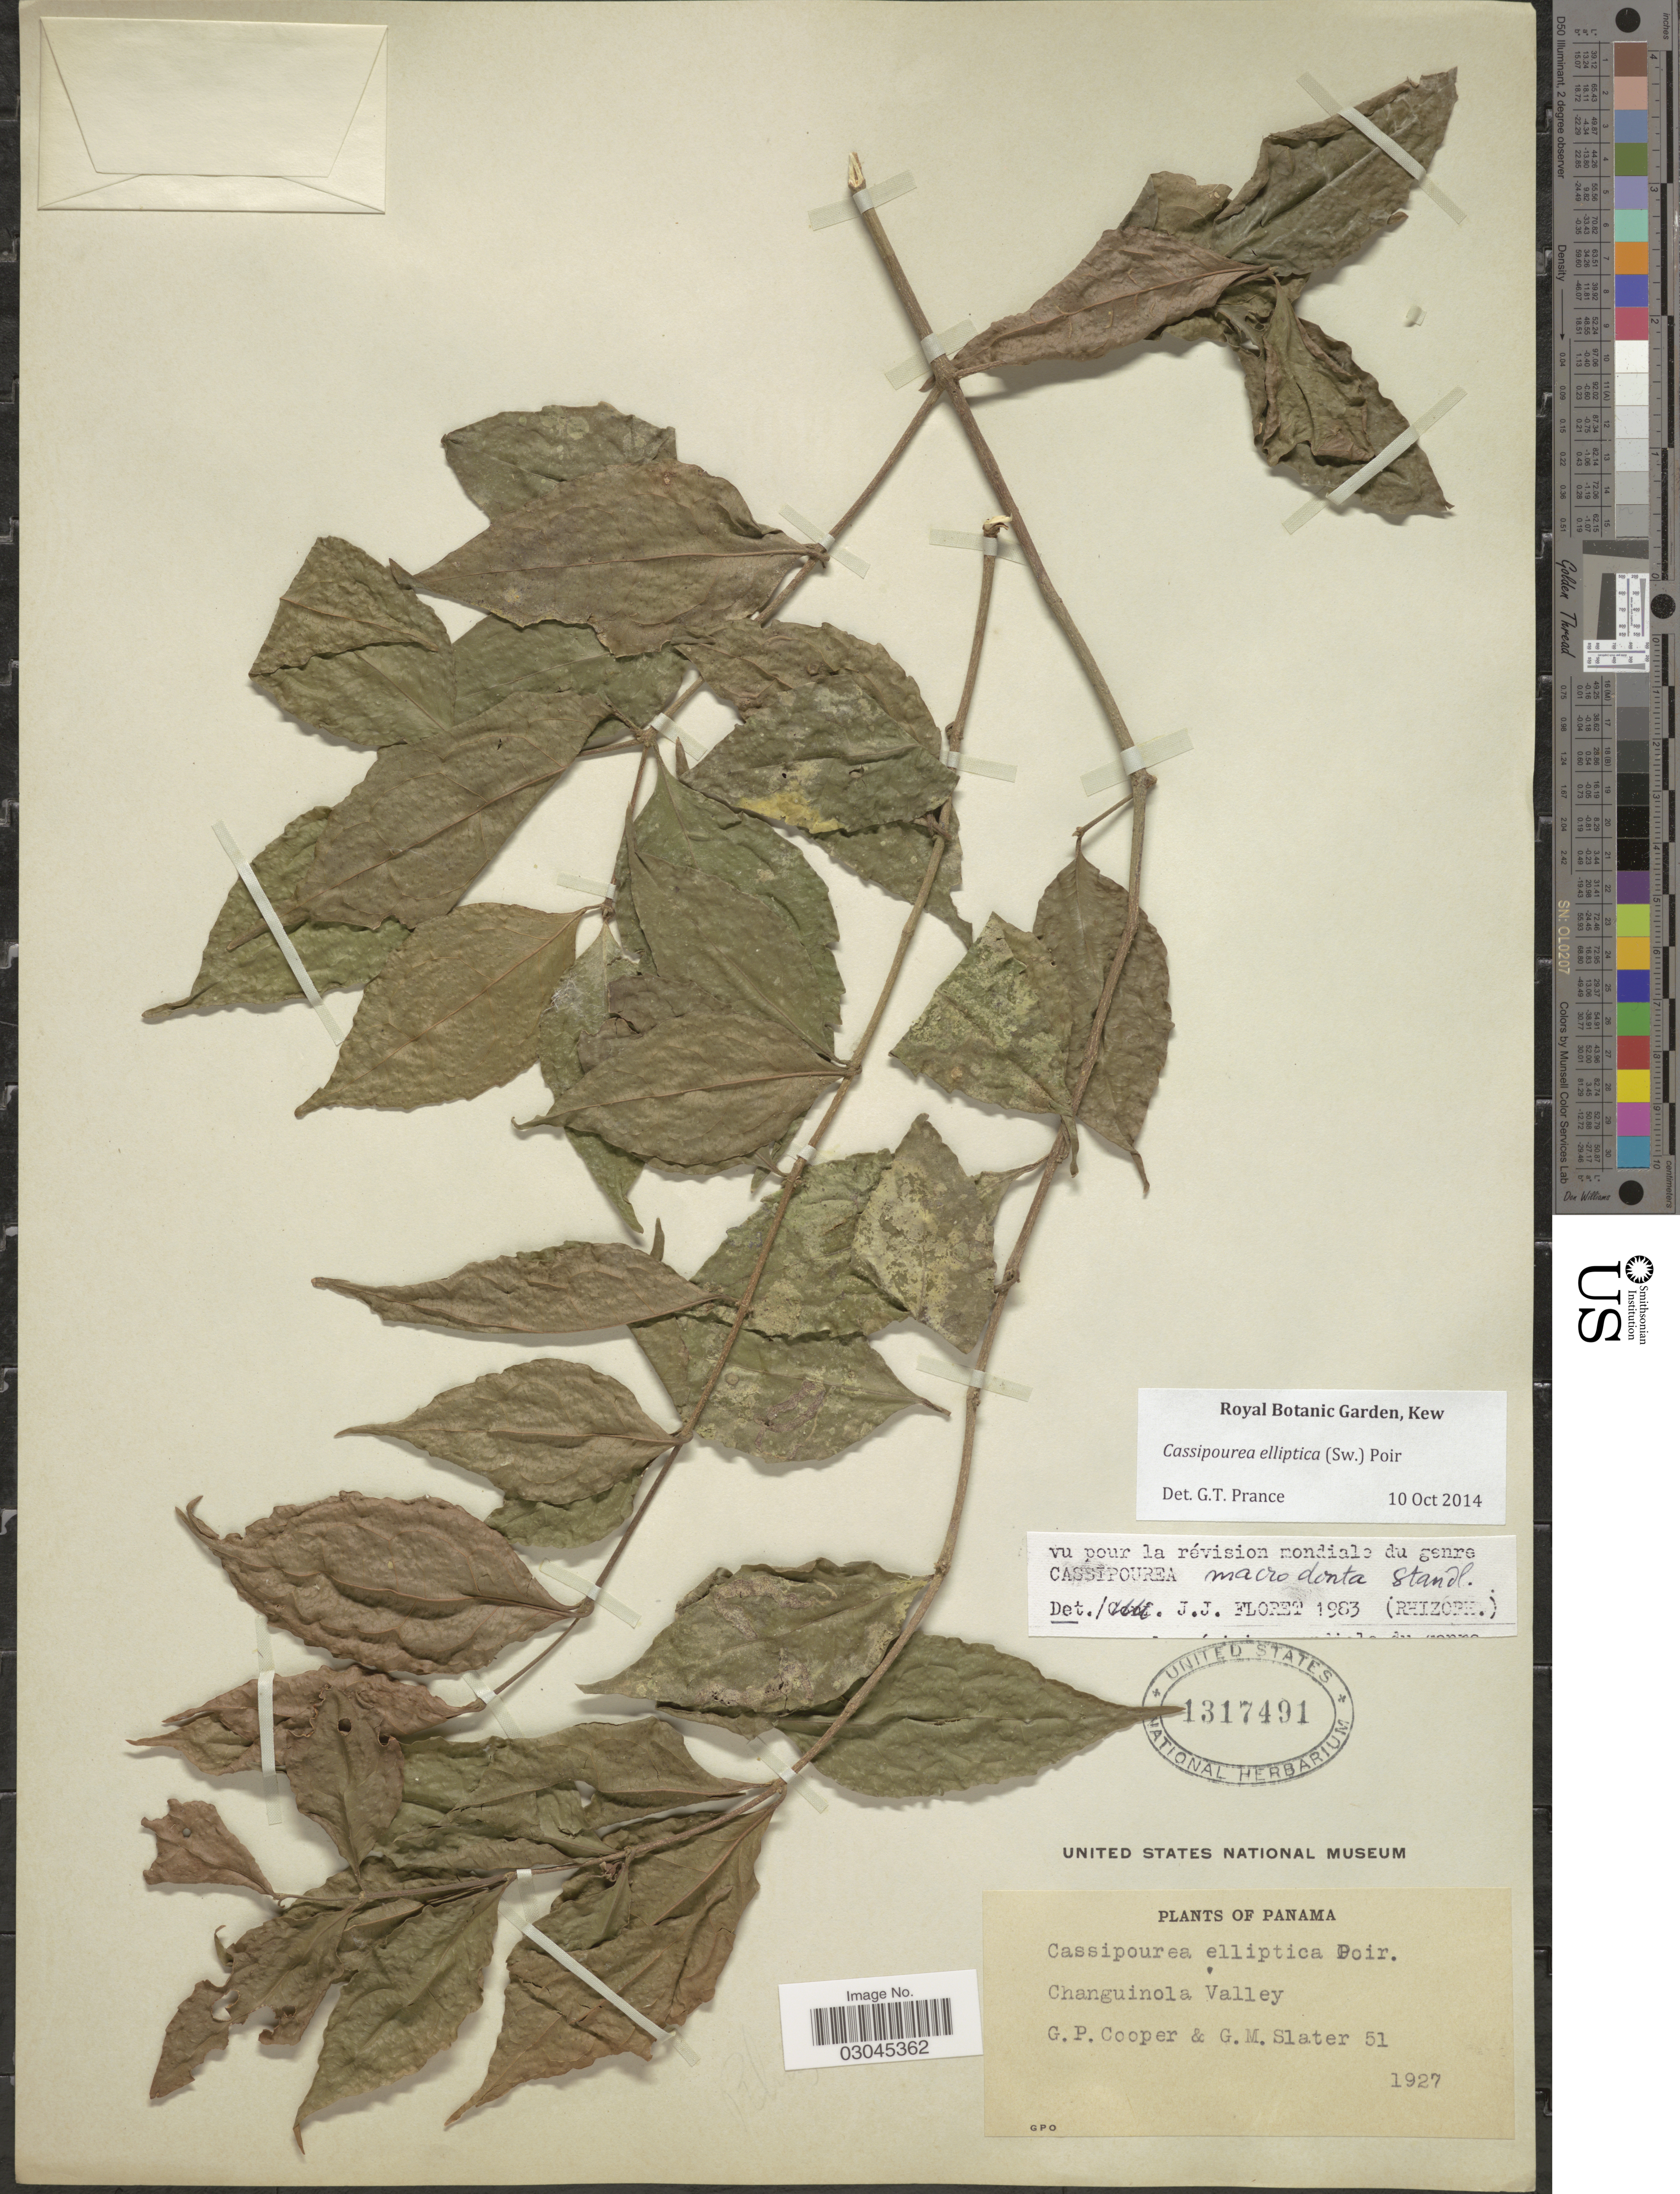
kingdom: Plantae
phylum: Tracheophyta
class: Magnoliopsida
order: Malpighiales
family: Rhizophoraceae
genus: Cassipourea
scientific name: Cassipourea elliptica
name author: (Sw.) Poir.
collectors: G. Cooper & G. Slater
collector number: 51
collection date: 1927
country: Panama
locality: Changuinola Valley.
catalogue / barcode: US 1317491